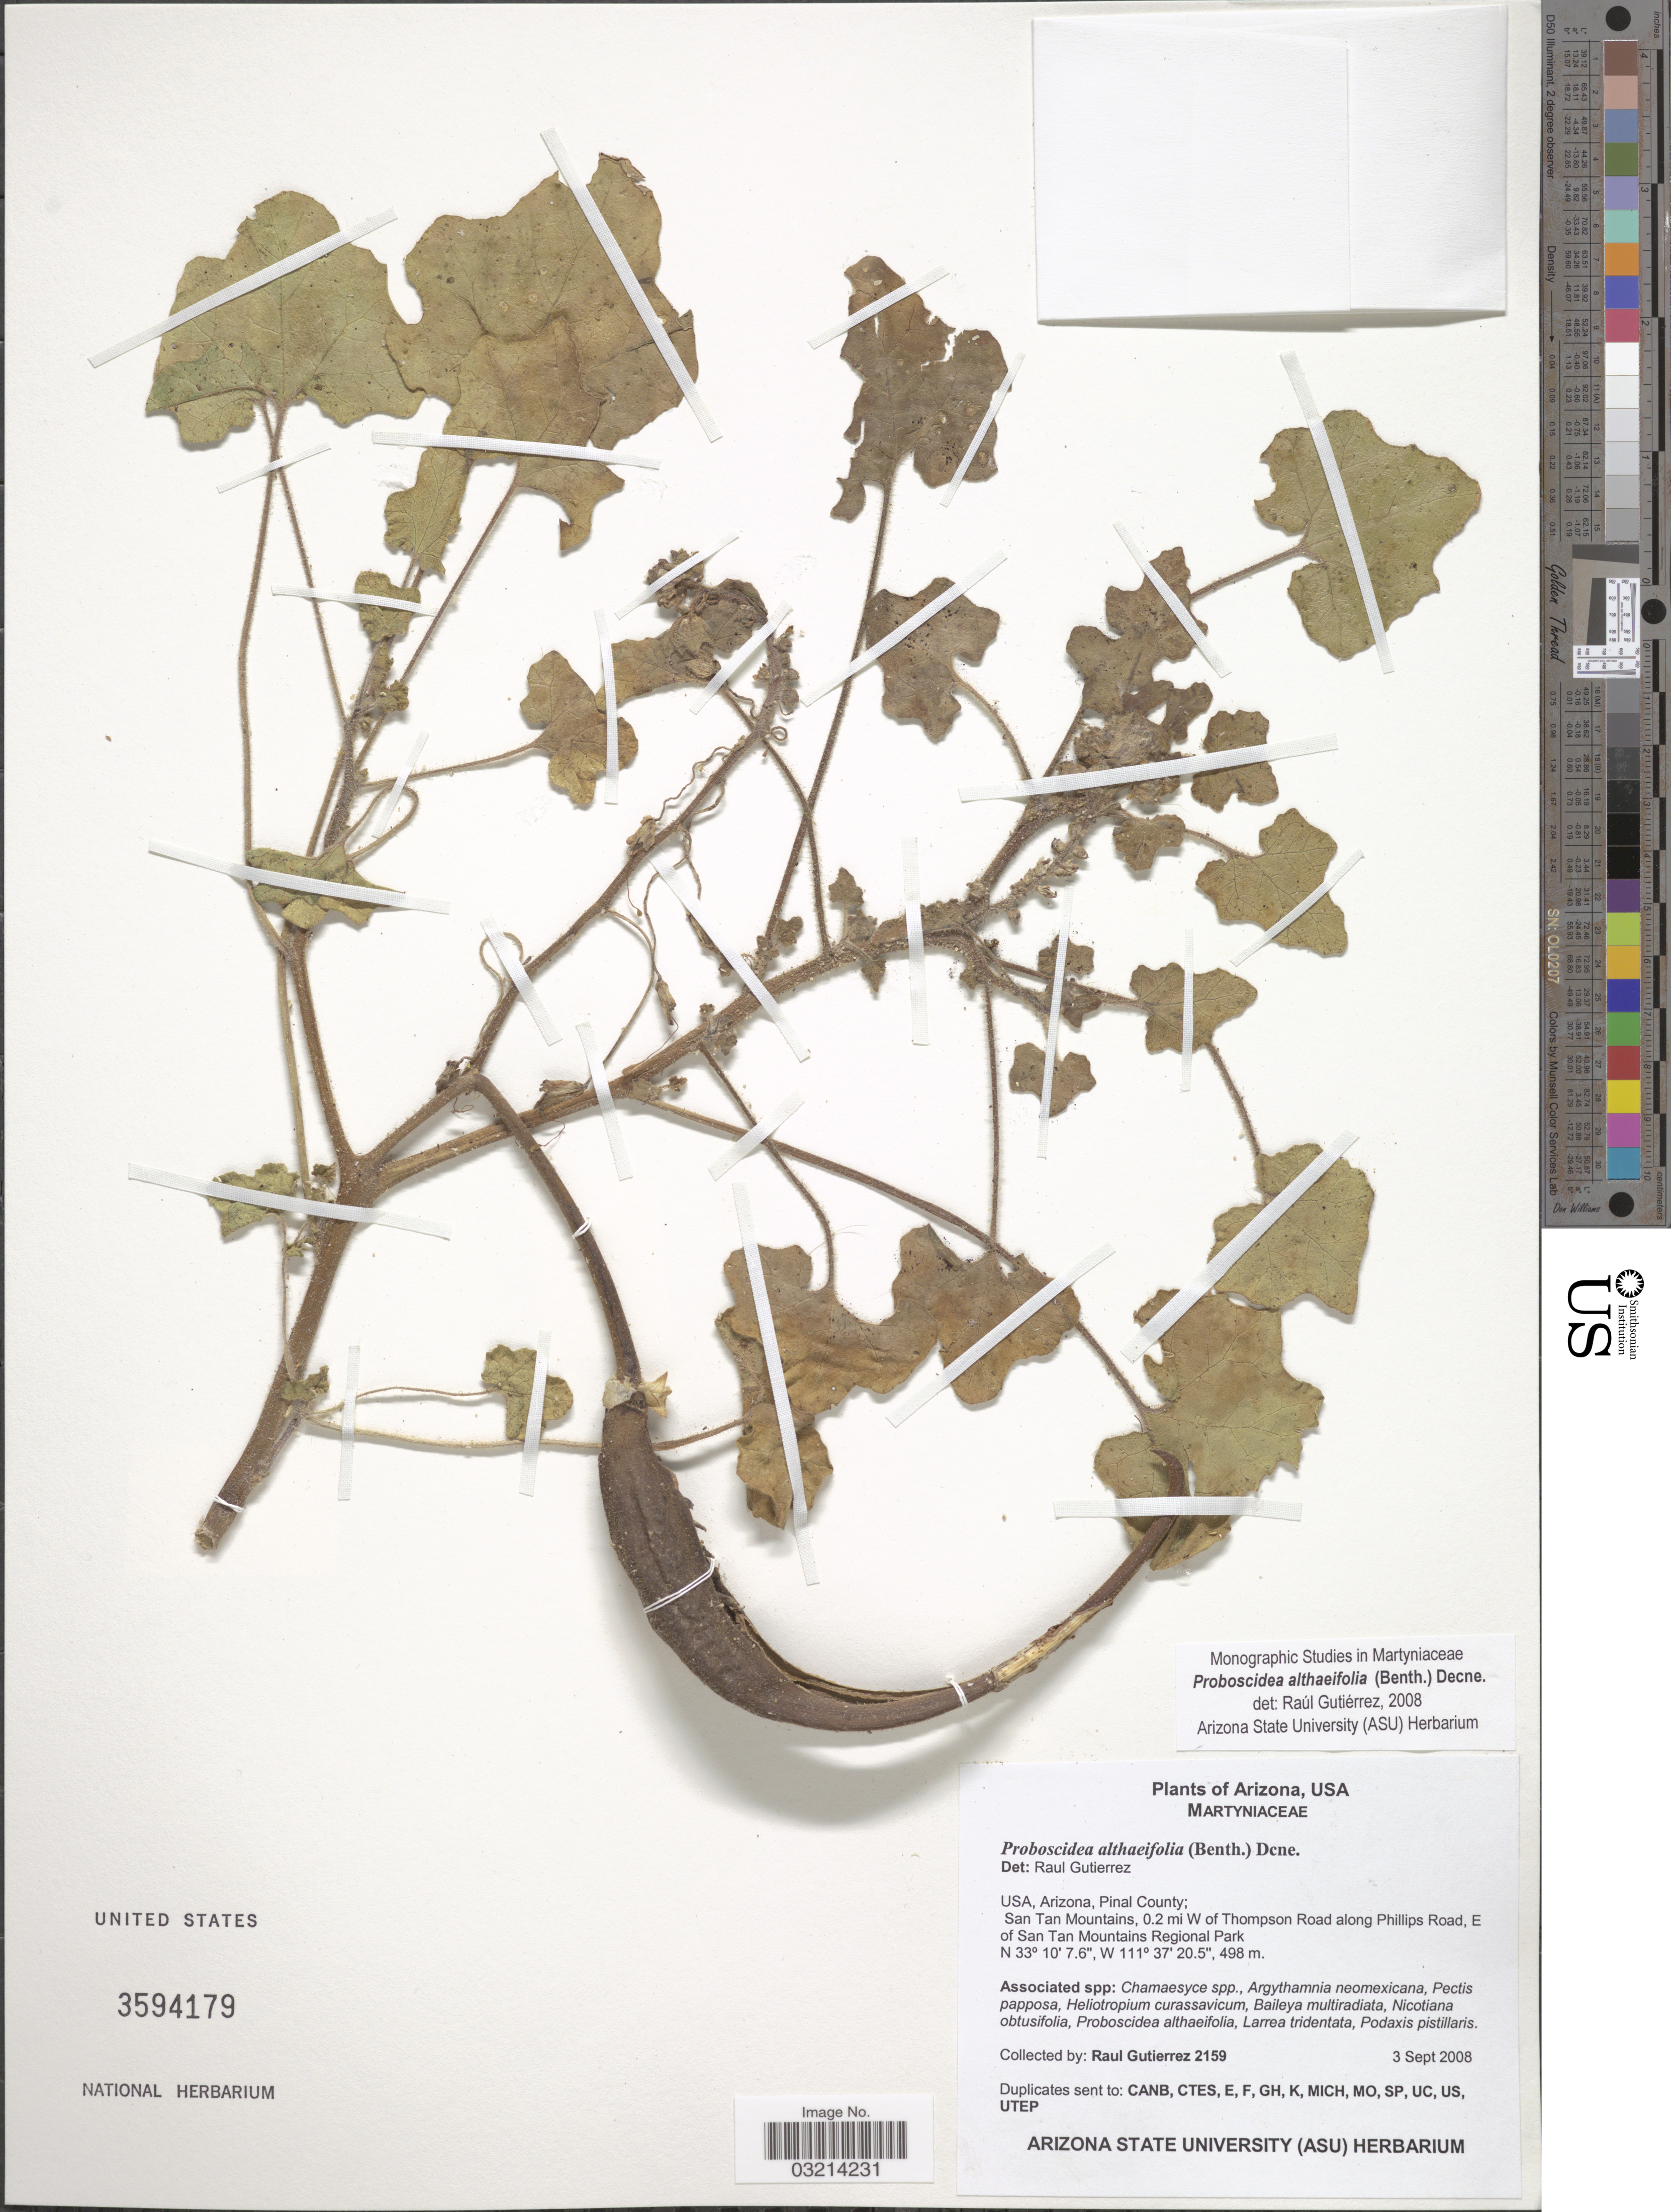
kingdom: Plantae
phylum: Tracheophyta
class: Magnoliopsida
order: Lamiales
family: Martyniaceae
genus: Proboscidea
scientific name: Proboscidea althaeifolia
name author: (Benth.) Decne.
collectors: R. Gutierrez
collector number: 2159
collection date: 2008-09-03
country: United States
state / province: Arizona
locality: Pinal County; San Tan Mountains, 0.2 mi W of Thompson Road along Phillips Road, E of San Tan Mountains Regional Park.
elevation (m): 498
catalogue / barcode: US 3594179